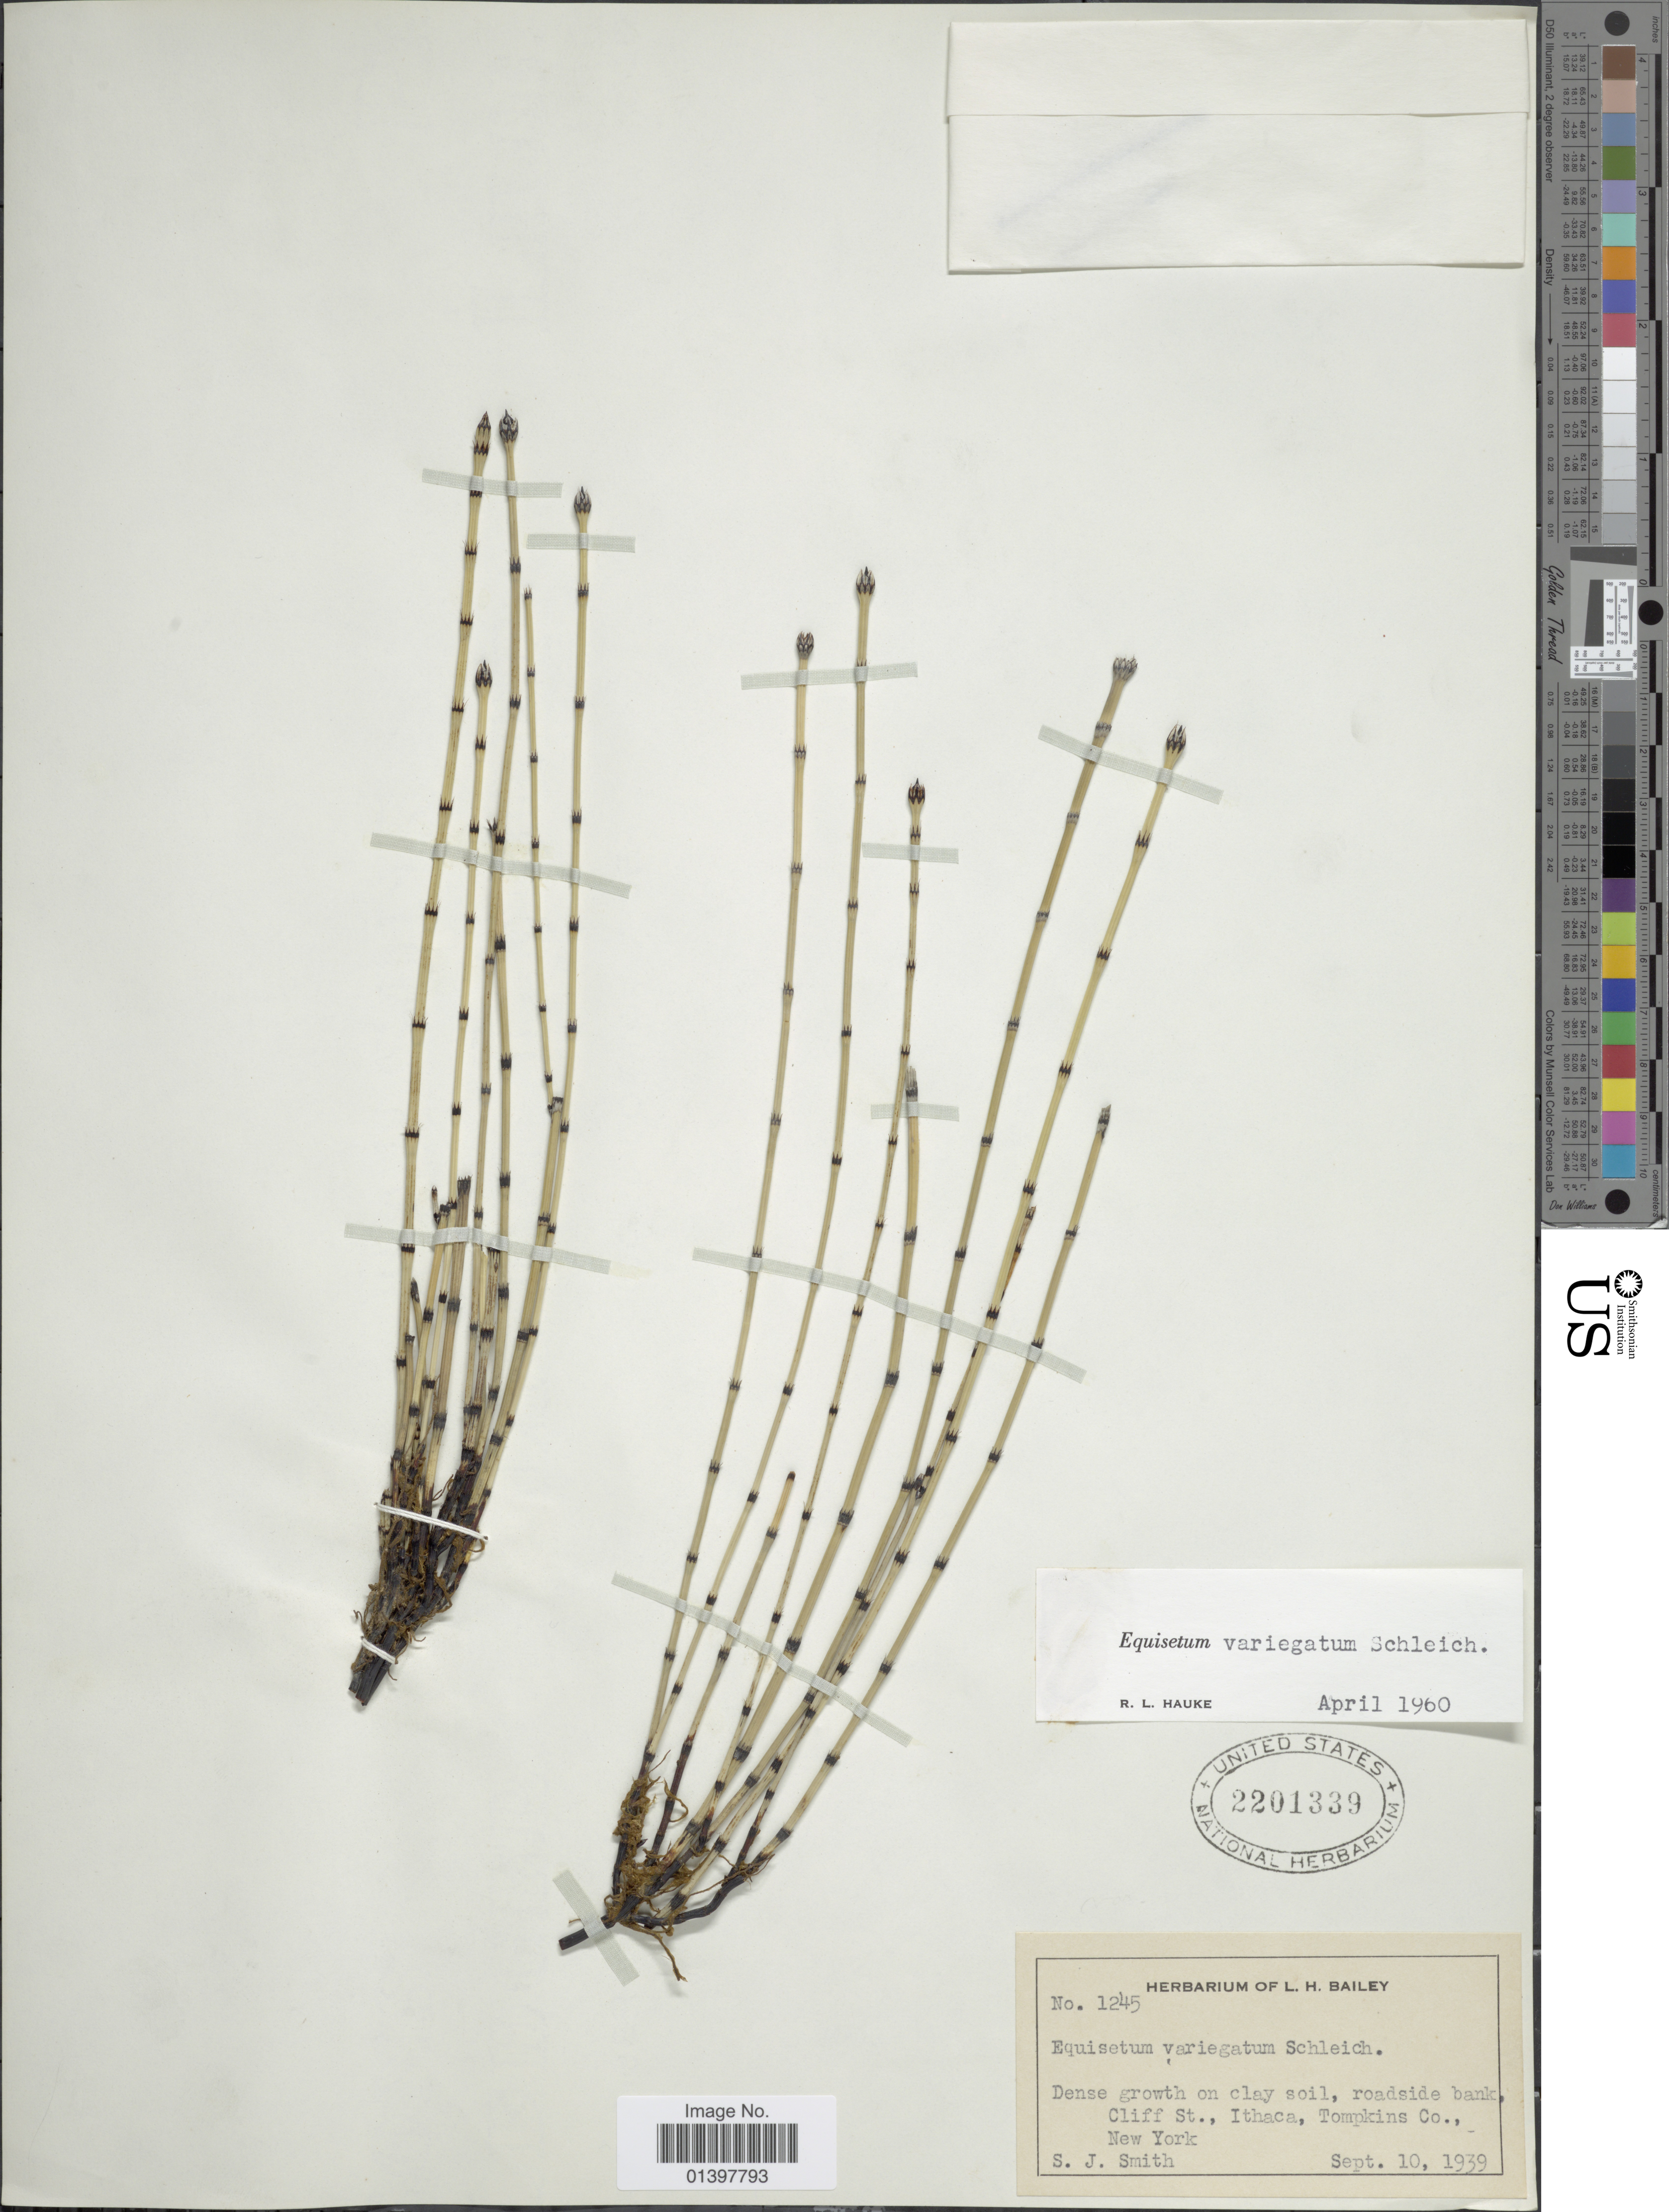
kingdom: Plantae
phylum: Tracheophyta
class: Polypodiopsida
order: Equisetales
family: Equisetaceae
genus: Equisetum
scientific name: Equisetum variegatum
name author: Schleich. ex F. Weber & D. Mohr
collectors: S. Smith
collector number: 1245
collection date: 1939-09-10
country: United States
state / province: New York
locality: Dense growth on clay soil, roadside bank, Cliff St., Ithaca, Thompkins Co.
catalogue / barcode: US 2201339